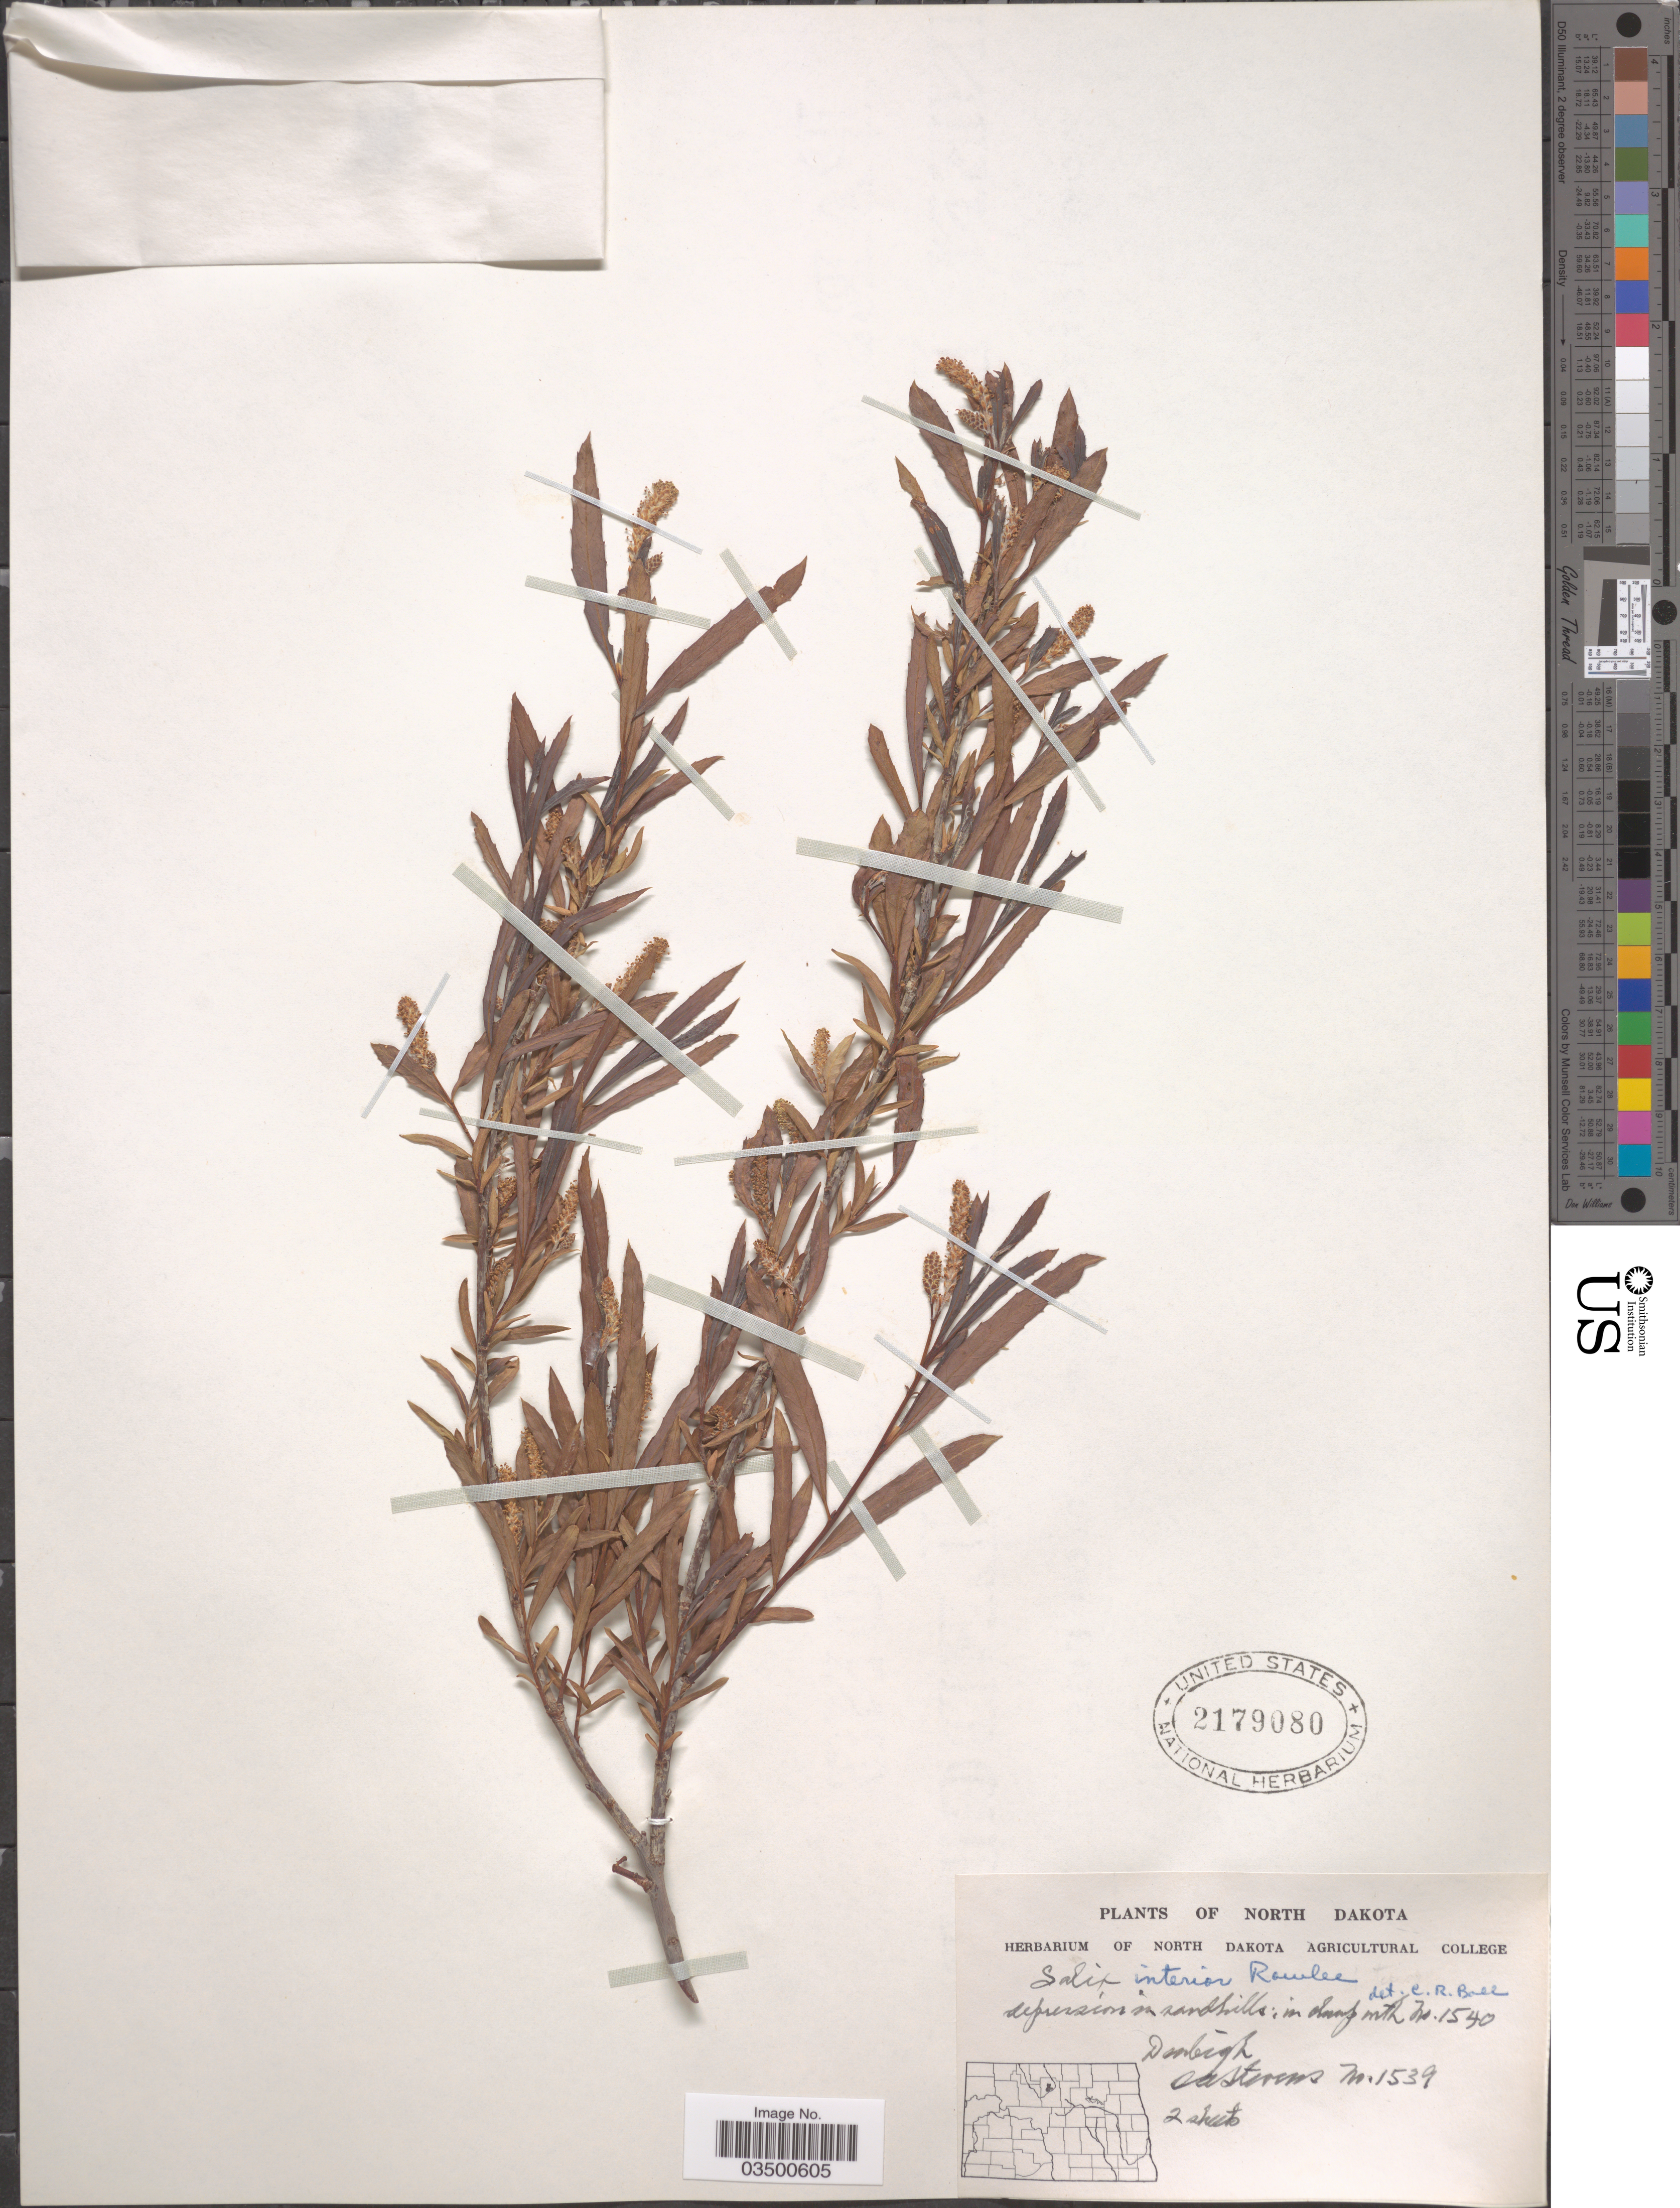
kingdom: Plantae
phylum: Tracheophyta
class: Magnoliopsida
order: Malpighiales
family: Salicaceae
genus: Salix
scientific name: Salix interior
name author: Rowlee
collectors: O. A. Stevens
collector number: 1539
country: United States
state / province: North Dakota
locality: Depression in sandhills, Denbigh.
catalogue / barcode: US 2179080